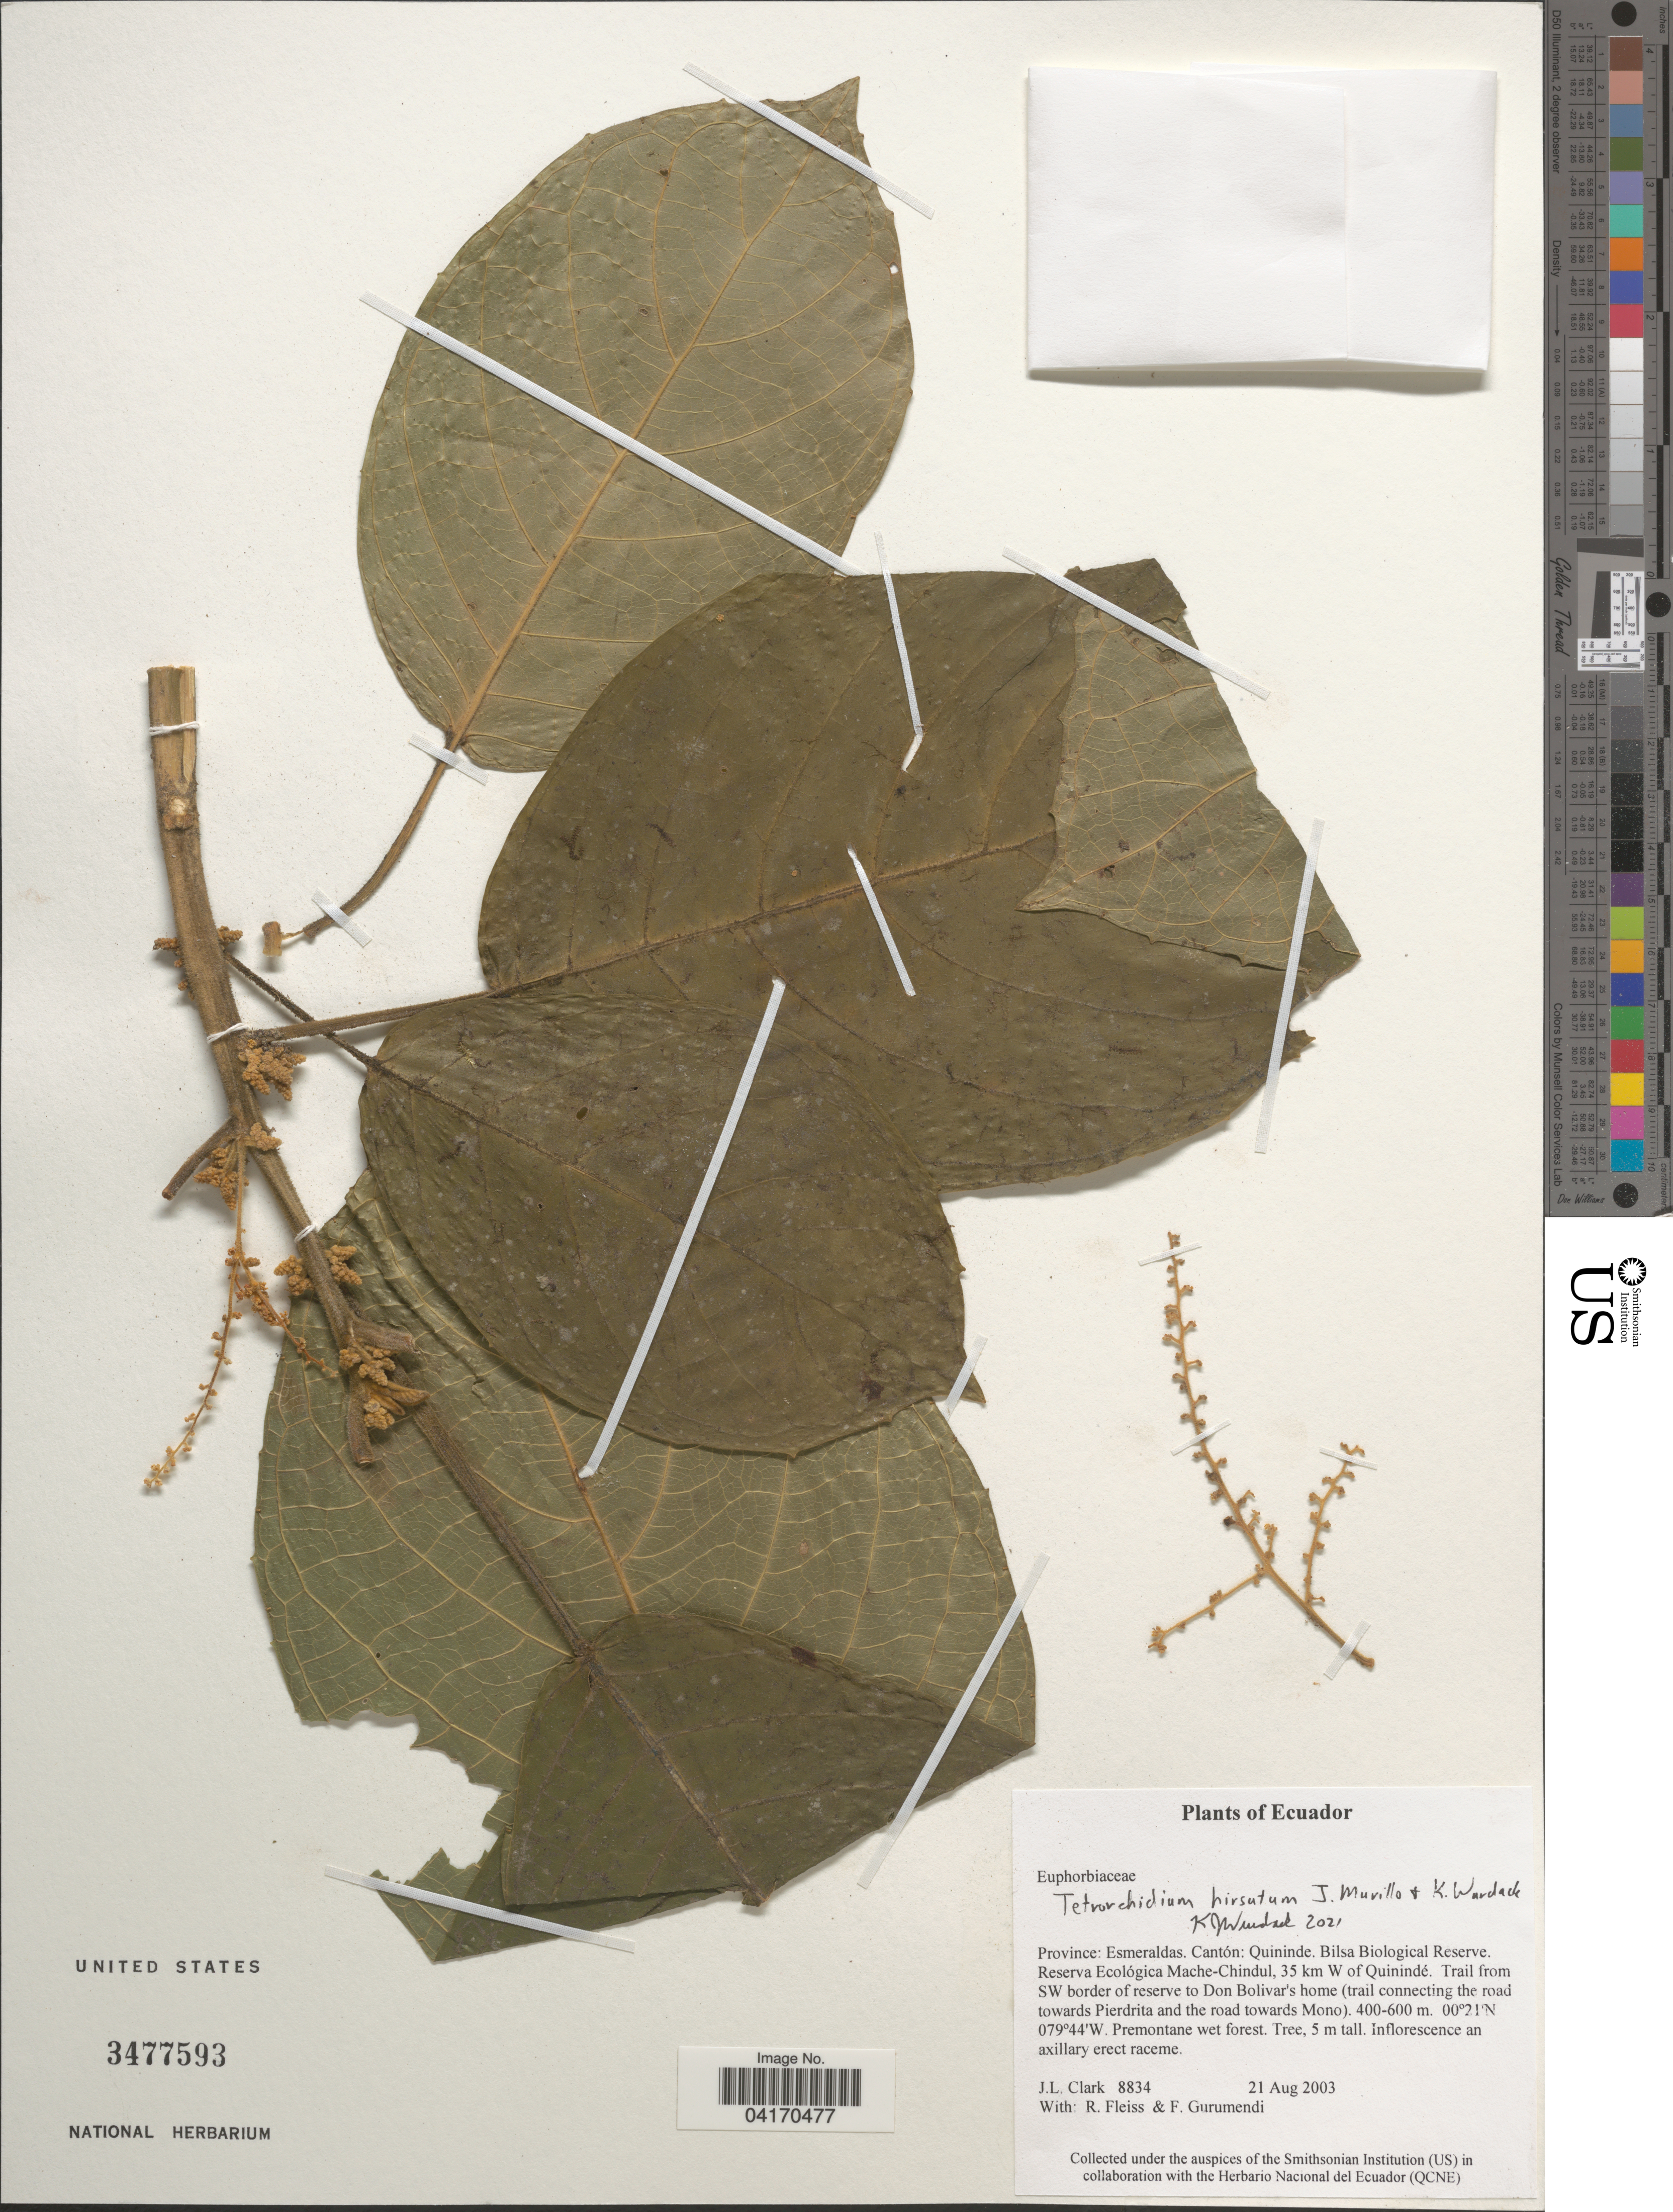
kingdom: Plantae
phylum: Tracheophyta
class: Magnoliopsida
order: Malpighiales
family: Euphorbiaceae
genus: Tetrorchidium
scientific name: Tetrorchidium hirsutum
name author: J. Murillo & K. Wurdack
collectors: J. L. Clark, R. Fleiss & F. Gurumendí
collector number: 8834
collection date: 2003-08-21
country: Ecuador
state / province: Esmeraldas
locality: Cantón: Quininde. Bilsa Biological Reserve. Reserva Ecológica Mache-Chindul, 35 km W of Quinindé. Trail from SW border of reserve to Don Bolivar's home (trail connecting the road towards Pierdrita and the road towards Mono).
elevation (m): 400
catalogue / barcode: US 3477593